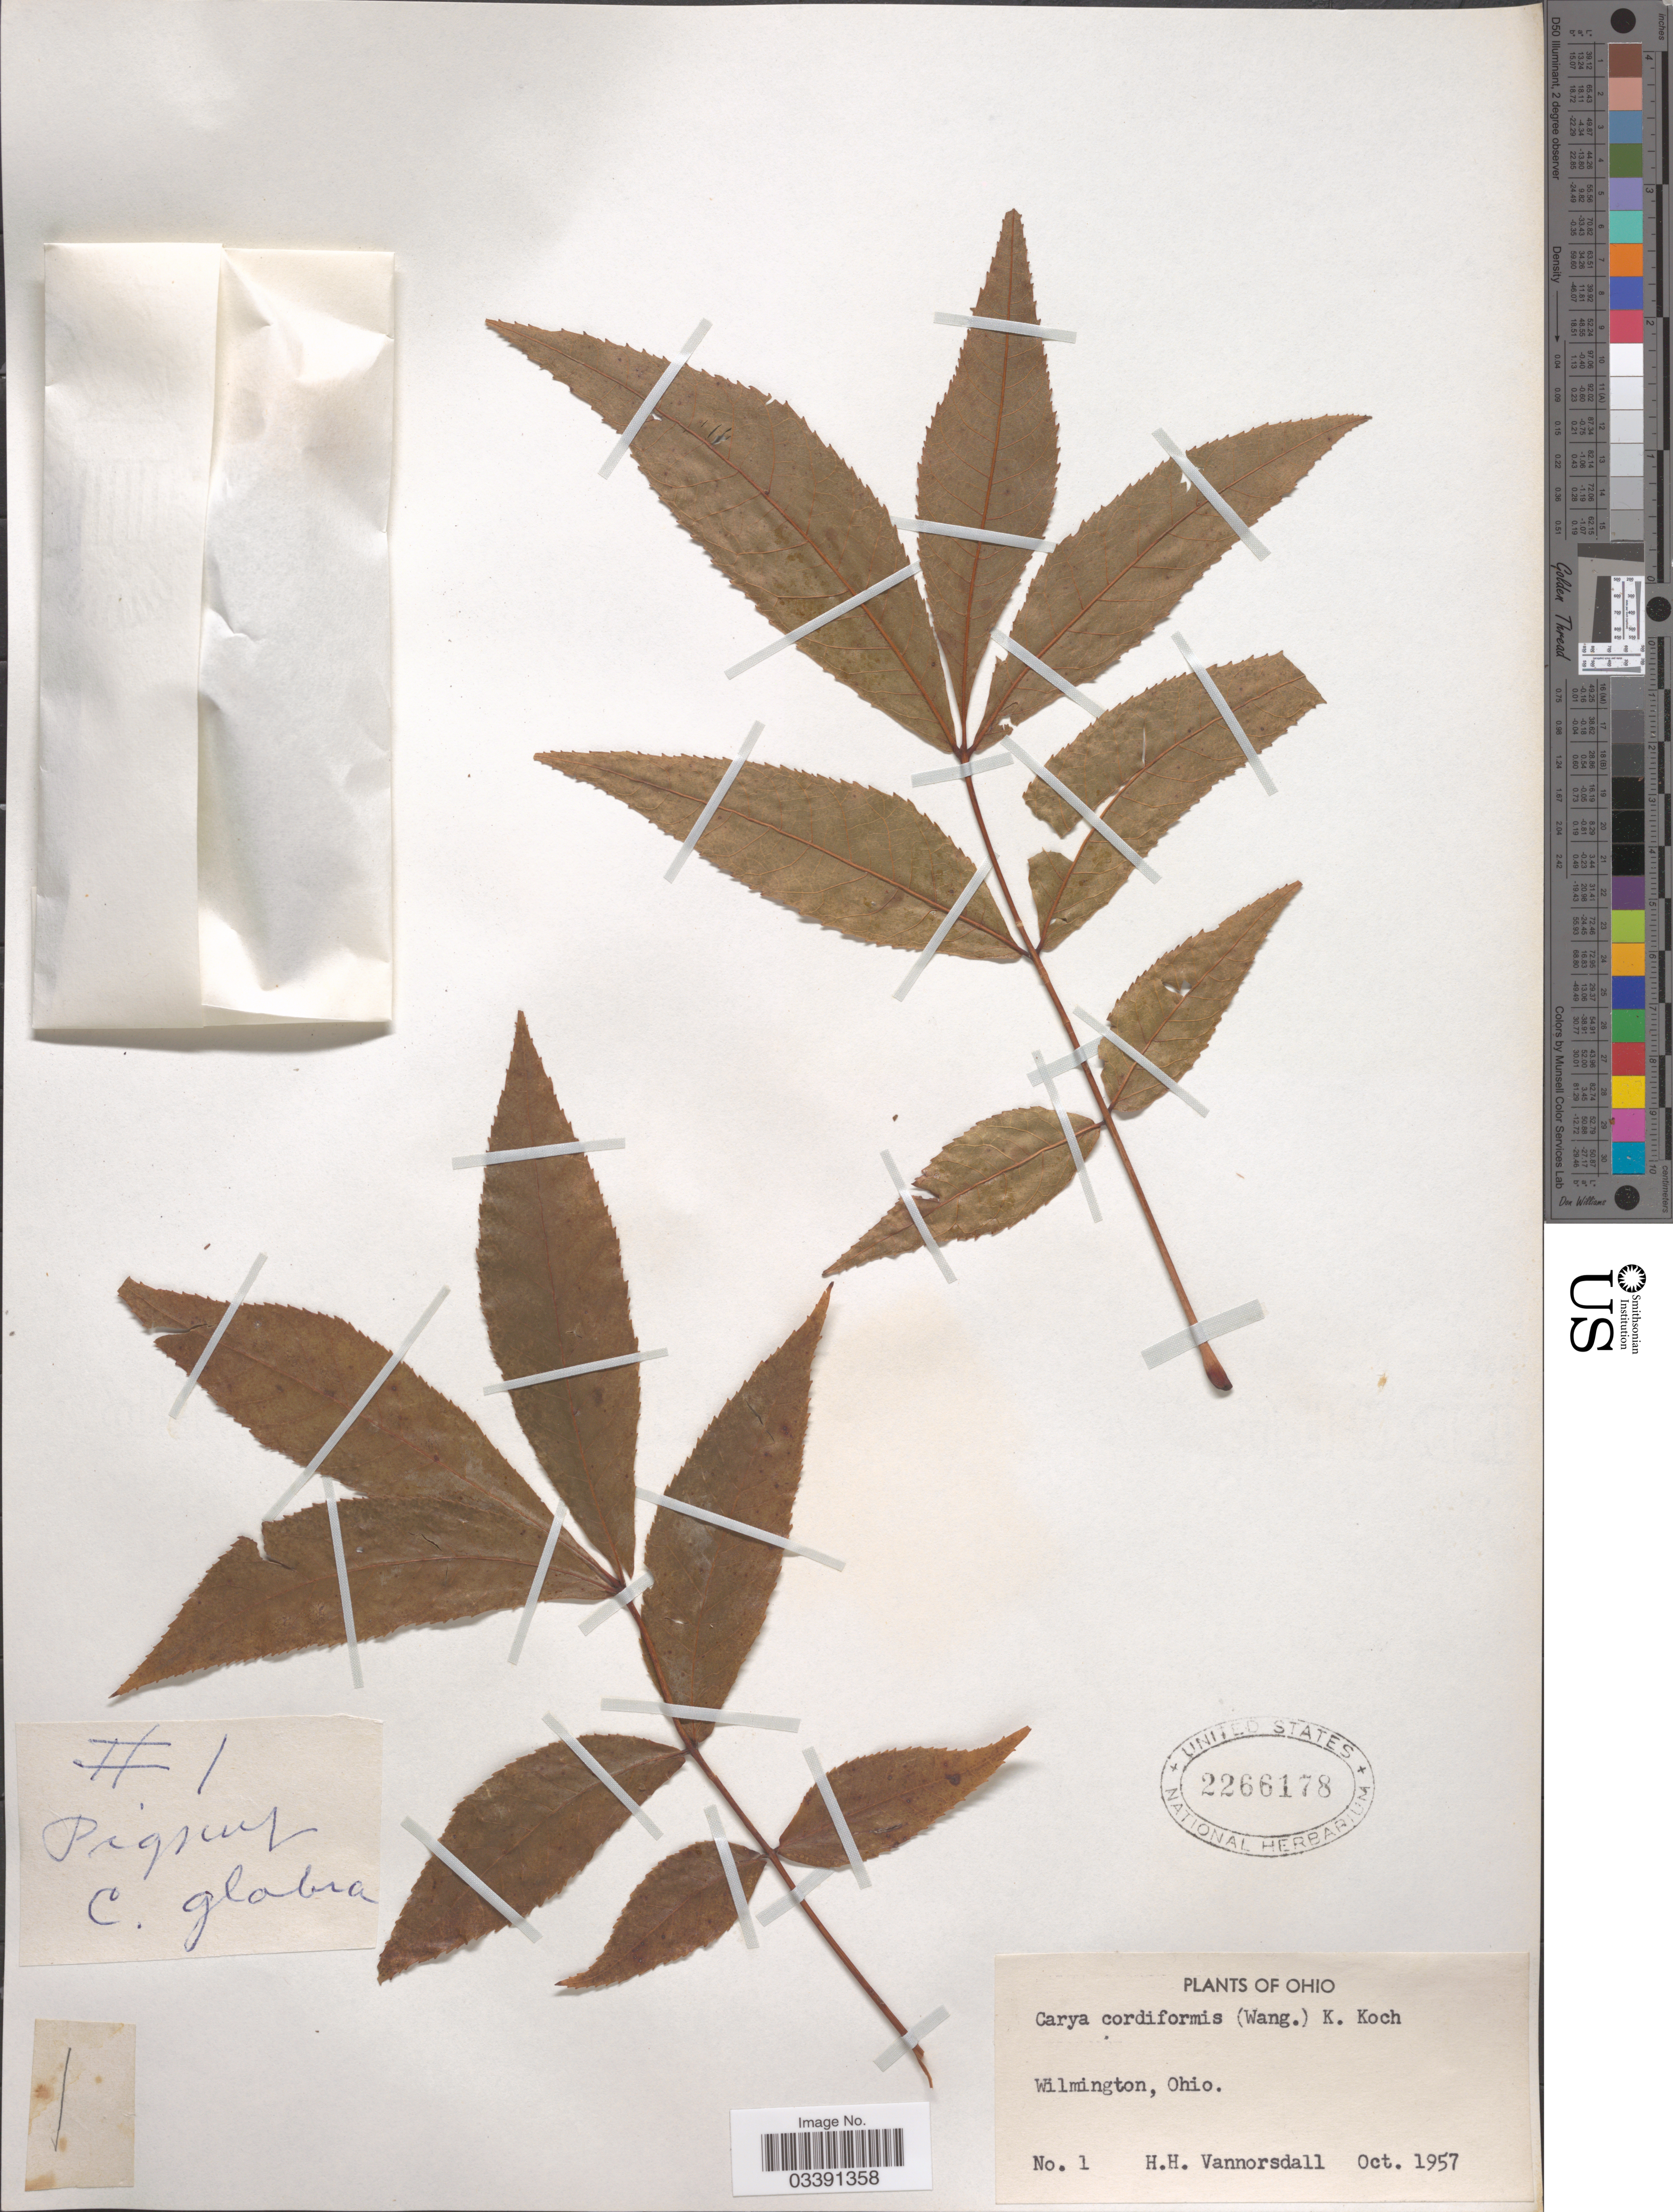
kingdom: Plantae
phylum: Tracheophyta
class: Magnoliopsida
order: Fagales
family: Juglandaceae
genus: Carya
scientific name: Carya cordiformis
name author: (Wangenh.) K. Koch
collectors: H. Vannorsdall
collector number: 1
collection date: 1957-10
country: United States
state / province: Ohio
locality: Wilmington.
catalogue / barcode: US 2266178